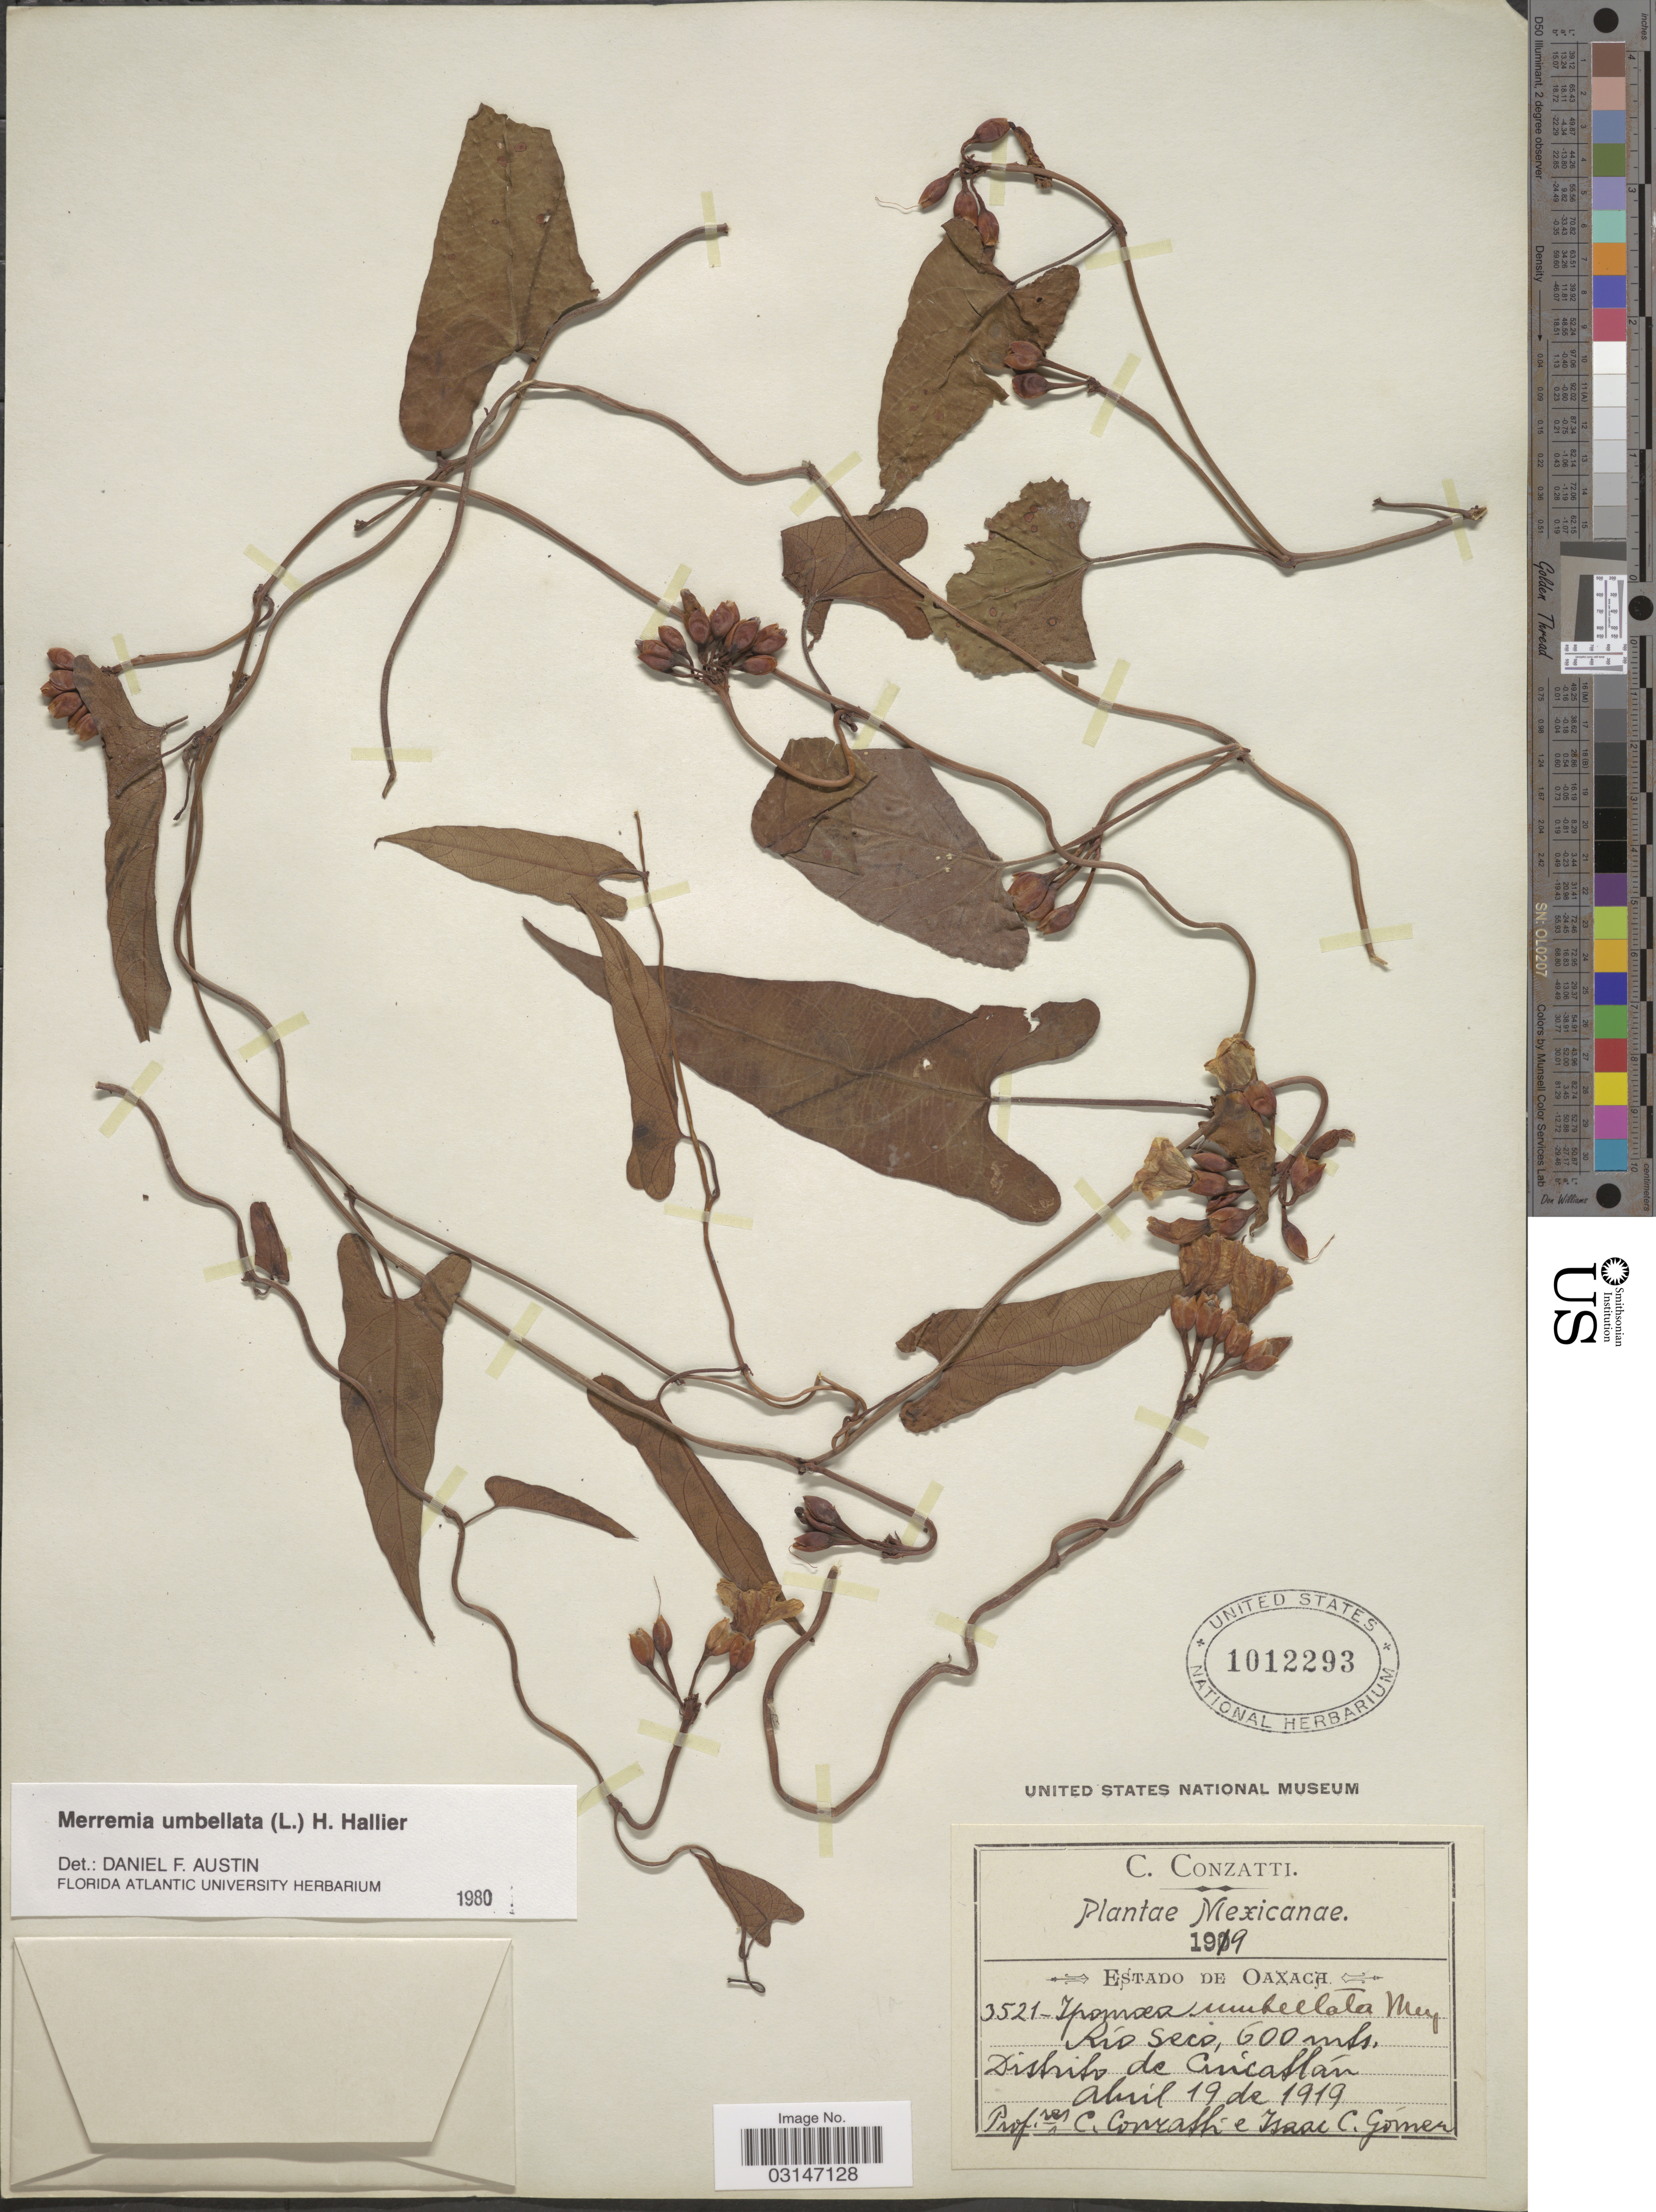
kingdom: Plantae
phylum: Tracheophyta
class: Magnoliopsida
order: Solanales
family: Convolvulaceae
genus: Camonea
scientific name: Camonea umbellata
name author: (L.) A. R. Simões & Staples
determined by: Strong, Mark T., (BOT), Smithsonian Institution - National Museum of Natural History (UNITED STATES)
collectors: C. Conzatti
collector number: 3521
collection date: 1919-04-19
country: Mexico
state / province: Oaxaca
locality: Rio Seco, Distrito Cuicatlán.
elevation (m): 600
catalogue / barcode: US 1012293